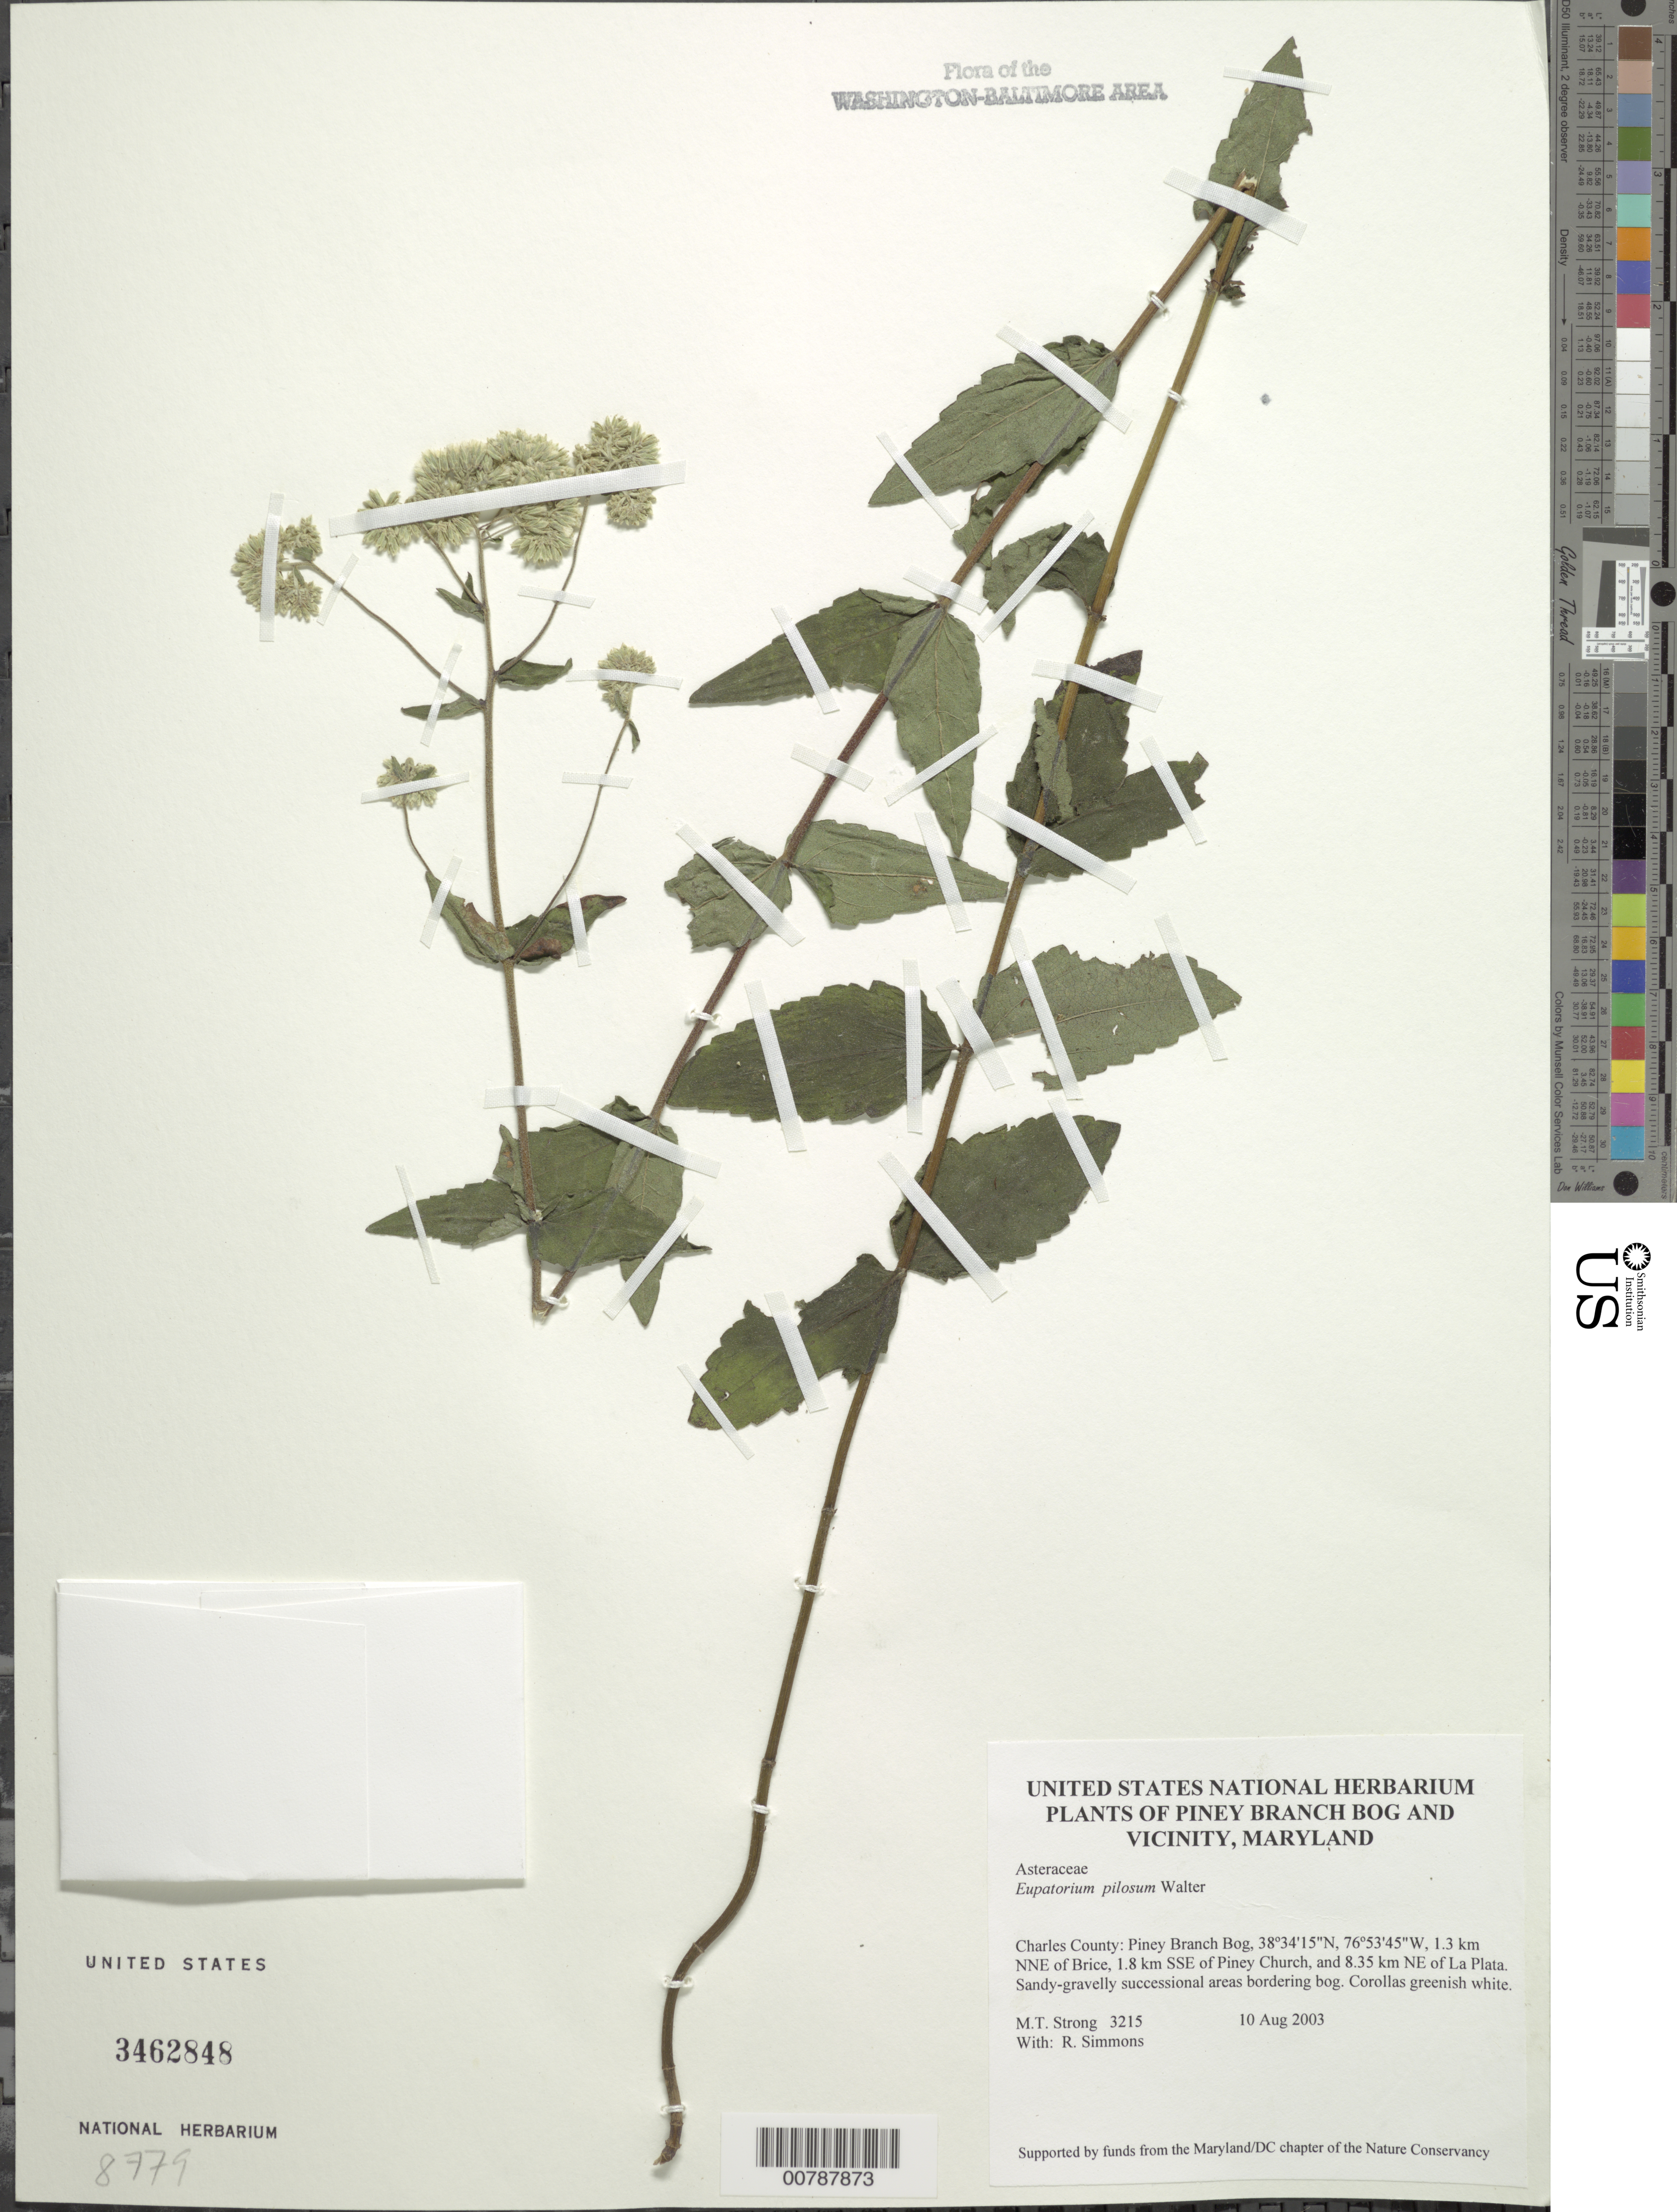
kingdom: Plantae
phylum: Tracheophyta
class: Magnoliopsida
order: Asterales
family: Asteraceae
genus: Eupatorium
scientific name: Eupatorium pilosum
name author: Walter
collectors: M. T. Strong & R. H. Simmons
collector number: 3215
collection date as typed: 10 Aug 2003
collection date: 2003-08-10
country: United States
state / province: Maryland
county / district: Charles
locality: Piney Branch Bog, 1.3 km NNE of Brice, 1.8 km SSE of Piney Church, and 8.35 km NE of La Plata.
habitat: Sandy-gravelly successional areas bordering bog.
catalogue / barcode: US 3462848